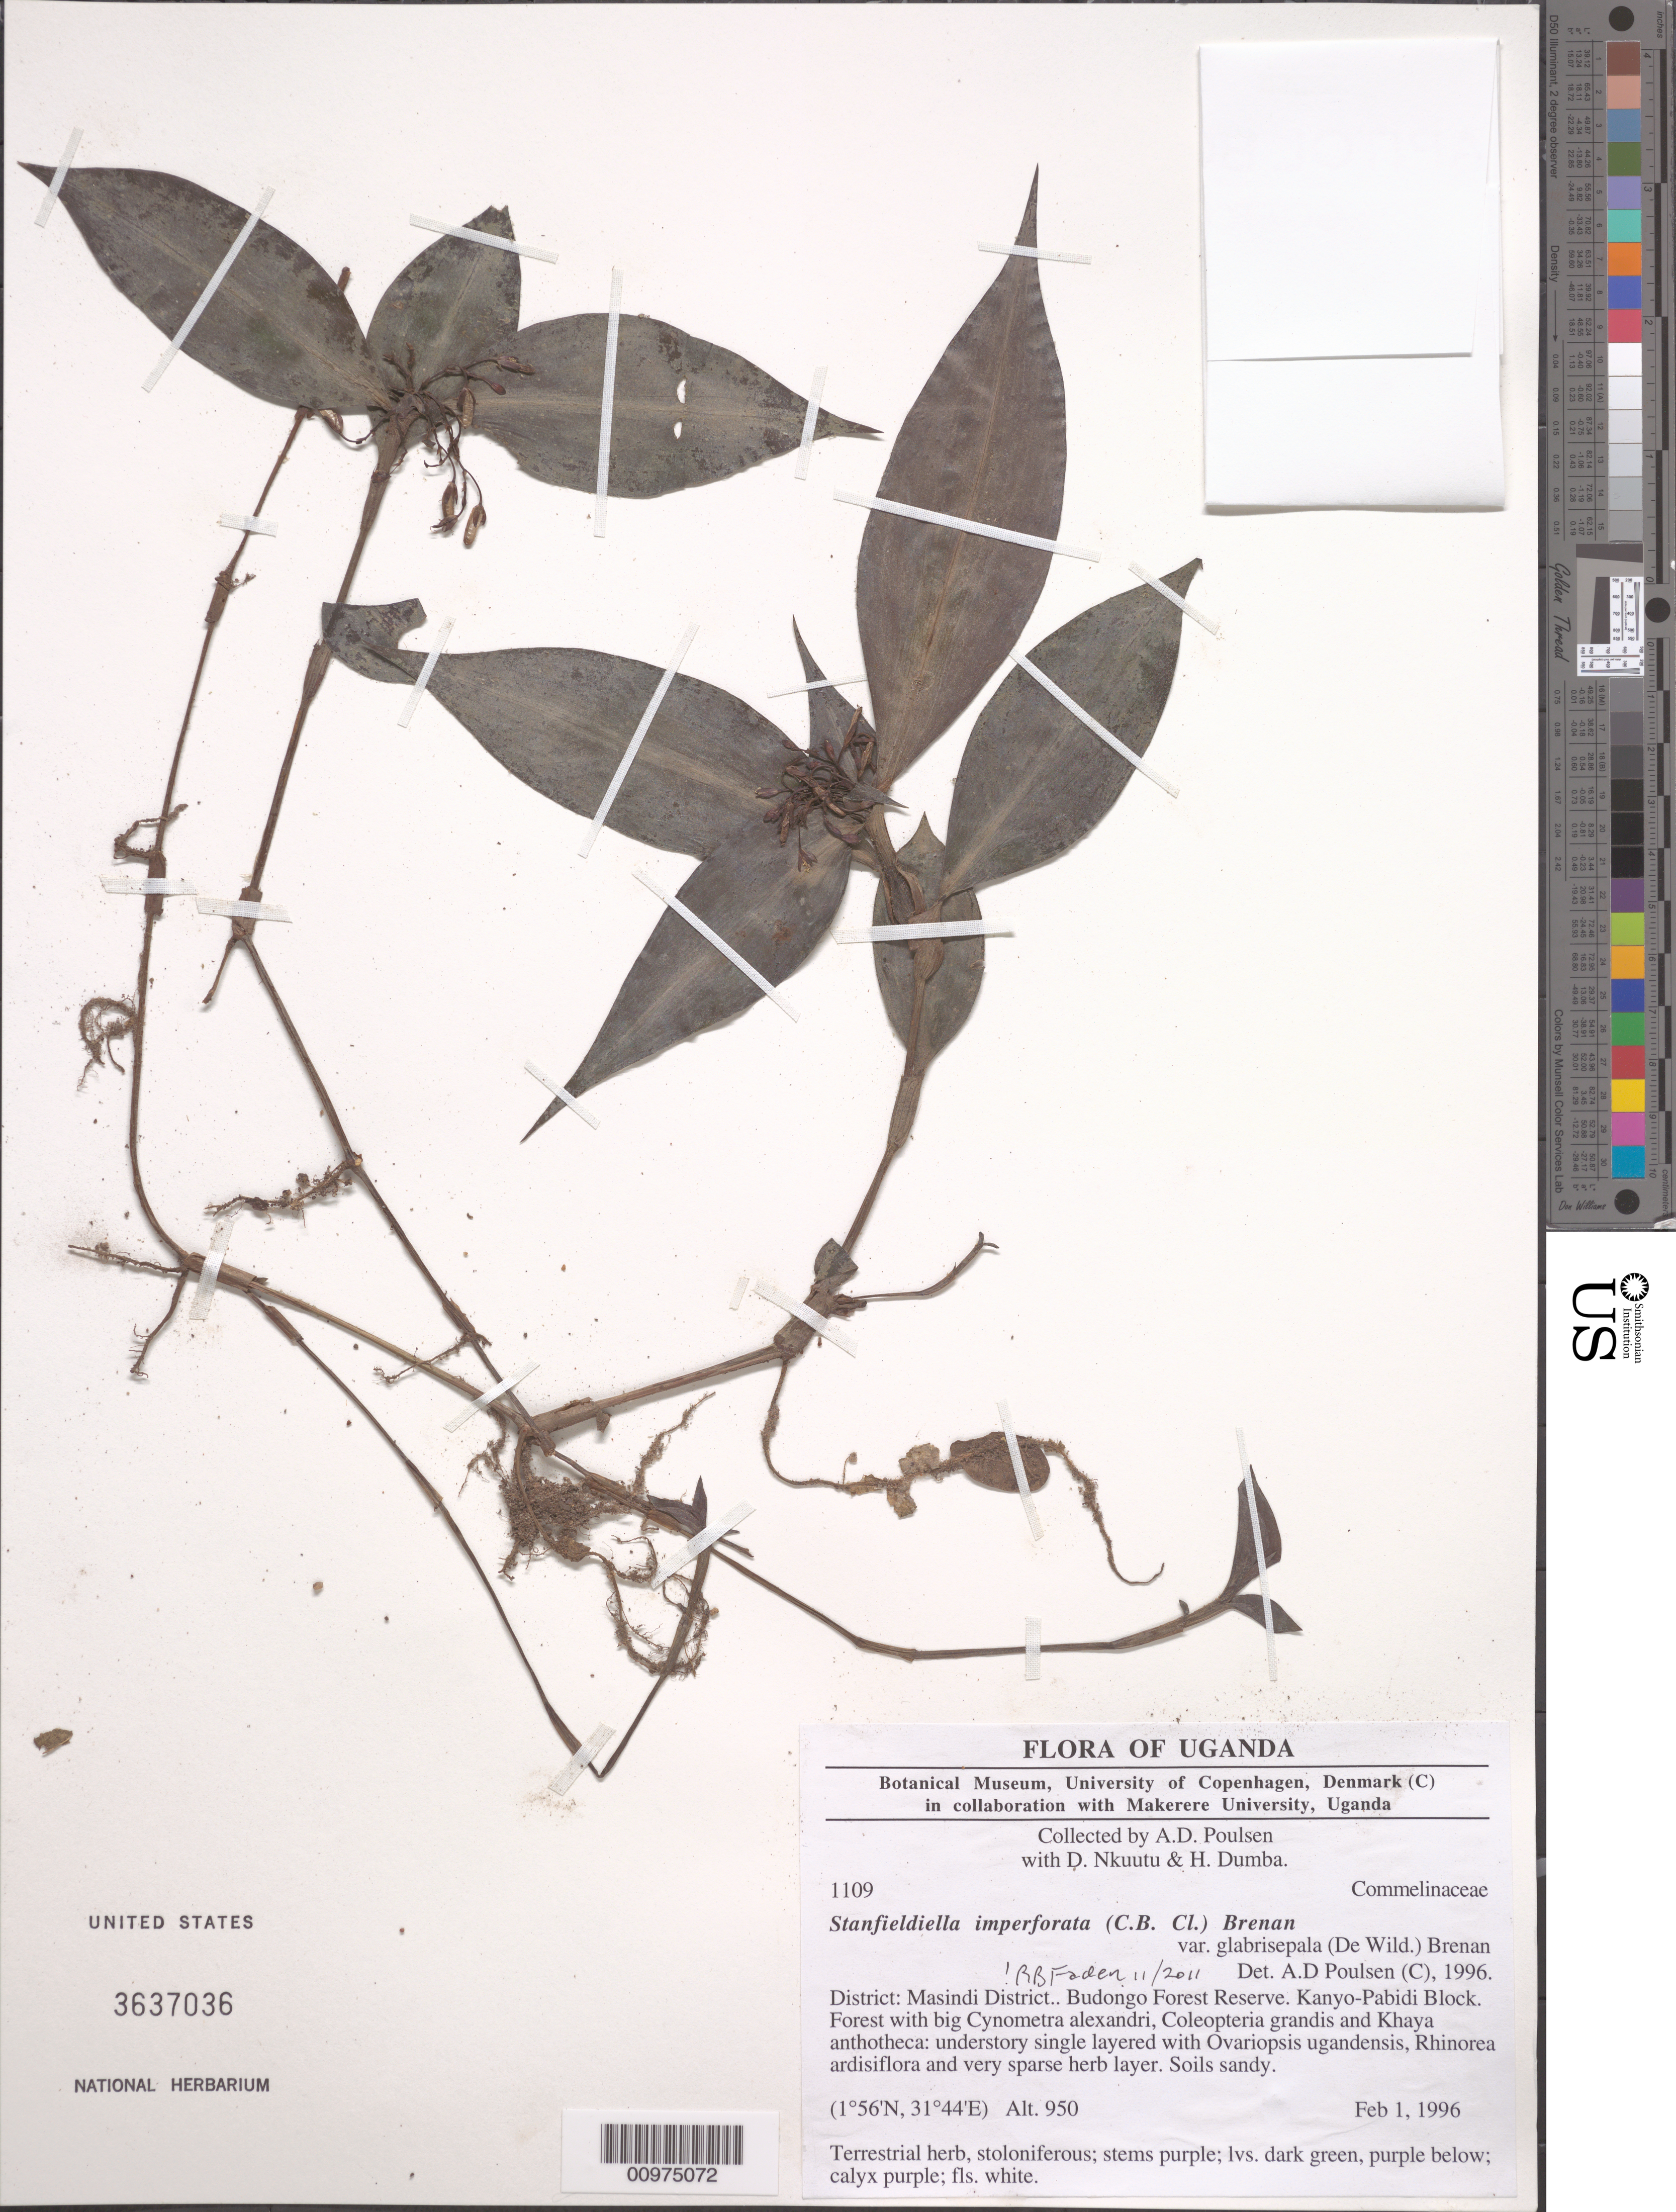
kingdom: Plantae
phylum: Tracheophyta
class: Liliopsida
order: Commelinales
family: Commelinaceae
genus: Stanfieldiella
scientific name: Stanfieldiella imperforata var. glabrisepala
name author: (De Wild.) Brenan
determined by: Faden, Robert B., (US), Smithsonian Institution - National Museum of Natural History (UNITED STATES)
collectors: A. Poulsen, D. Nkuutu & H. Dumba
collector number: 1109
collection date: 1996-02-01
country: Uganda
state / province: Western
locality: Budongo Forest Reserve. Kanyo-Pabidi Block. Forest with big Cynometra alexandri, Coleopteria grandis and Khaya anthotheca: understory siingle layered with Ovariopsis ugandensis, Rhinorea ardisiflara and very sparse herb layer.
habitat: Soils sandy.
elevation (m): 950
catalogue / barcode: US 3637036